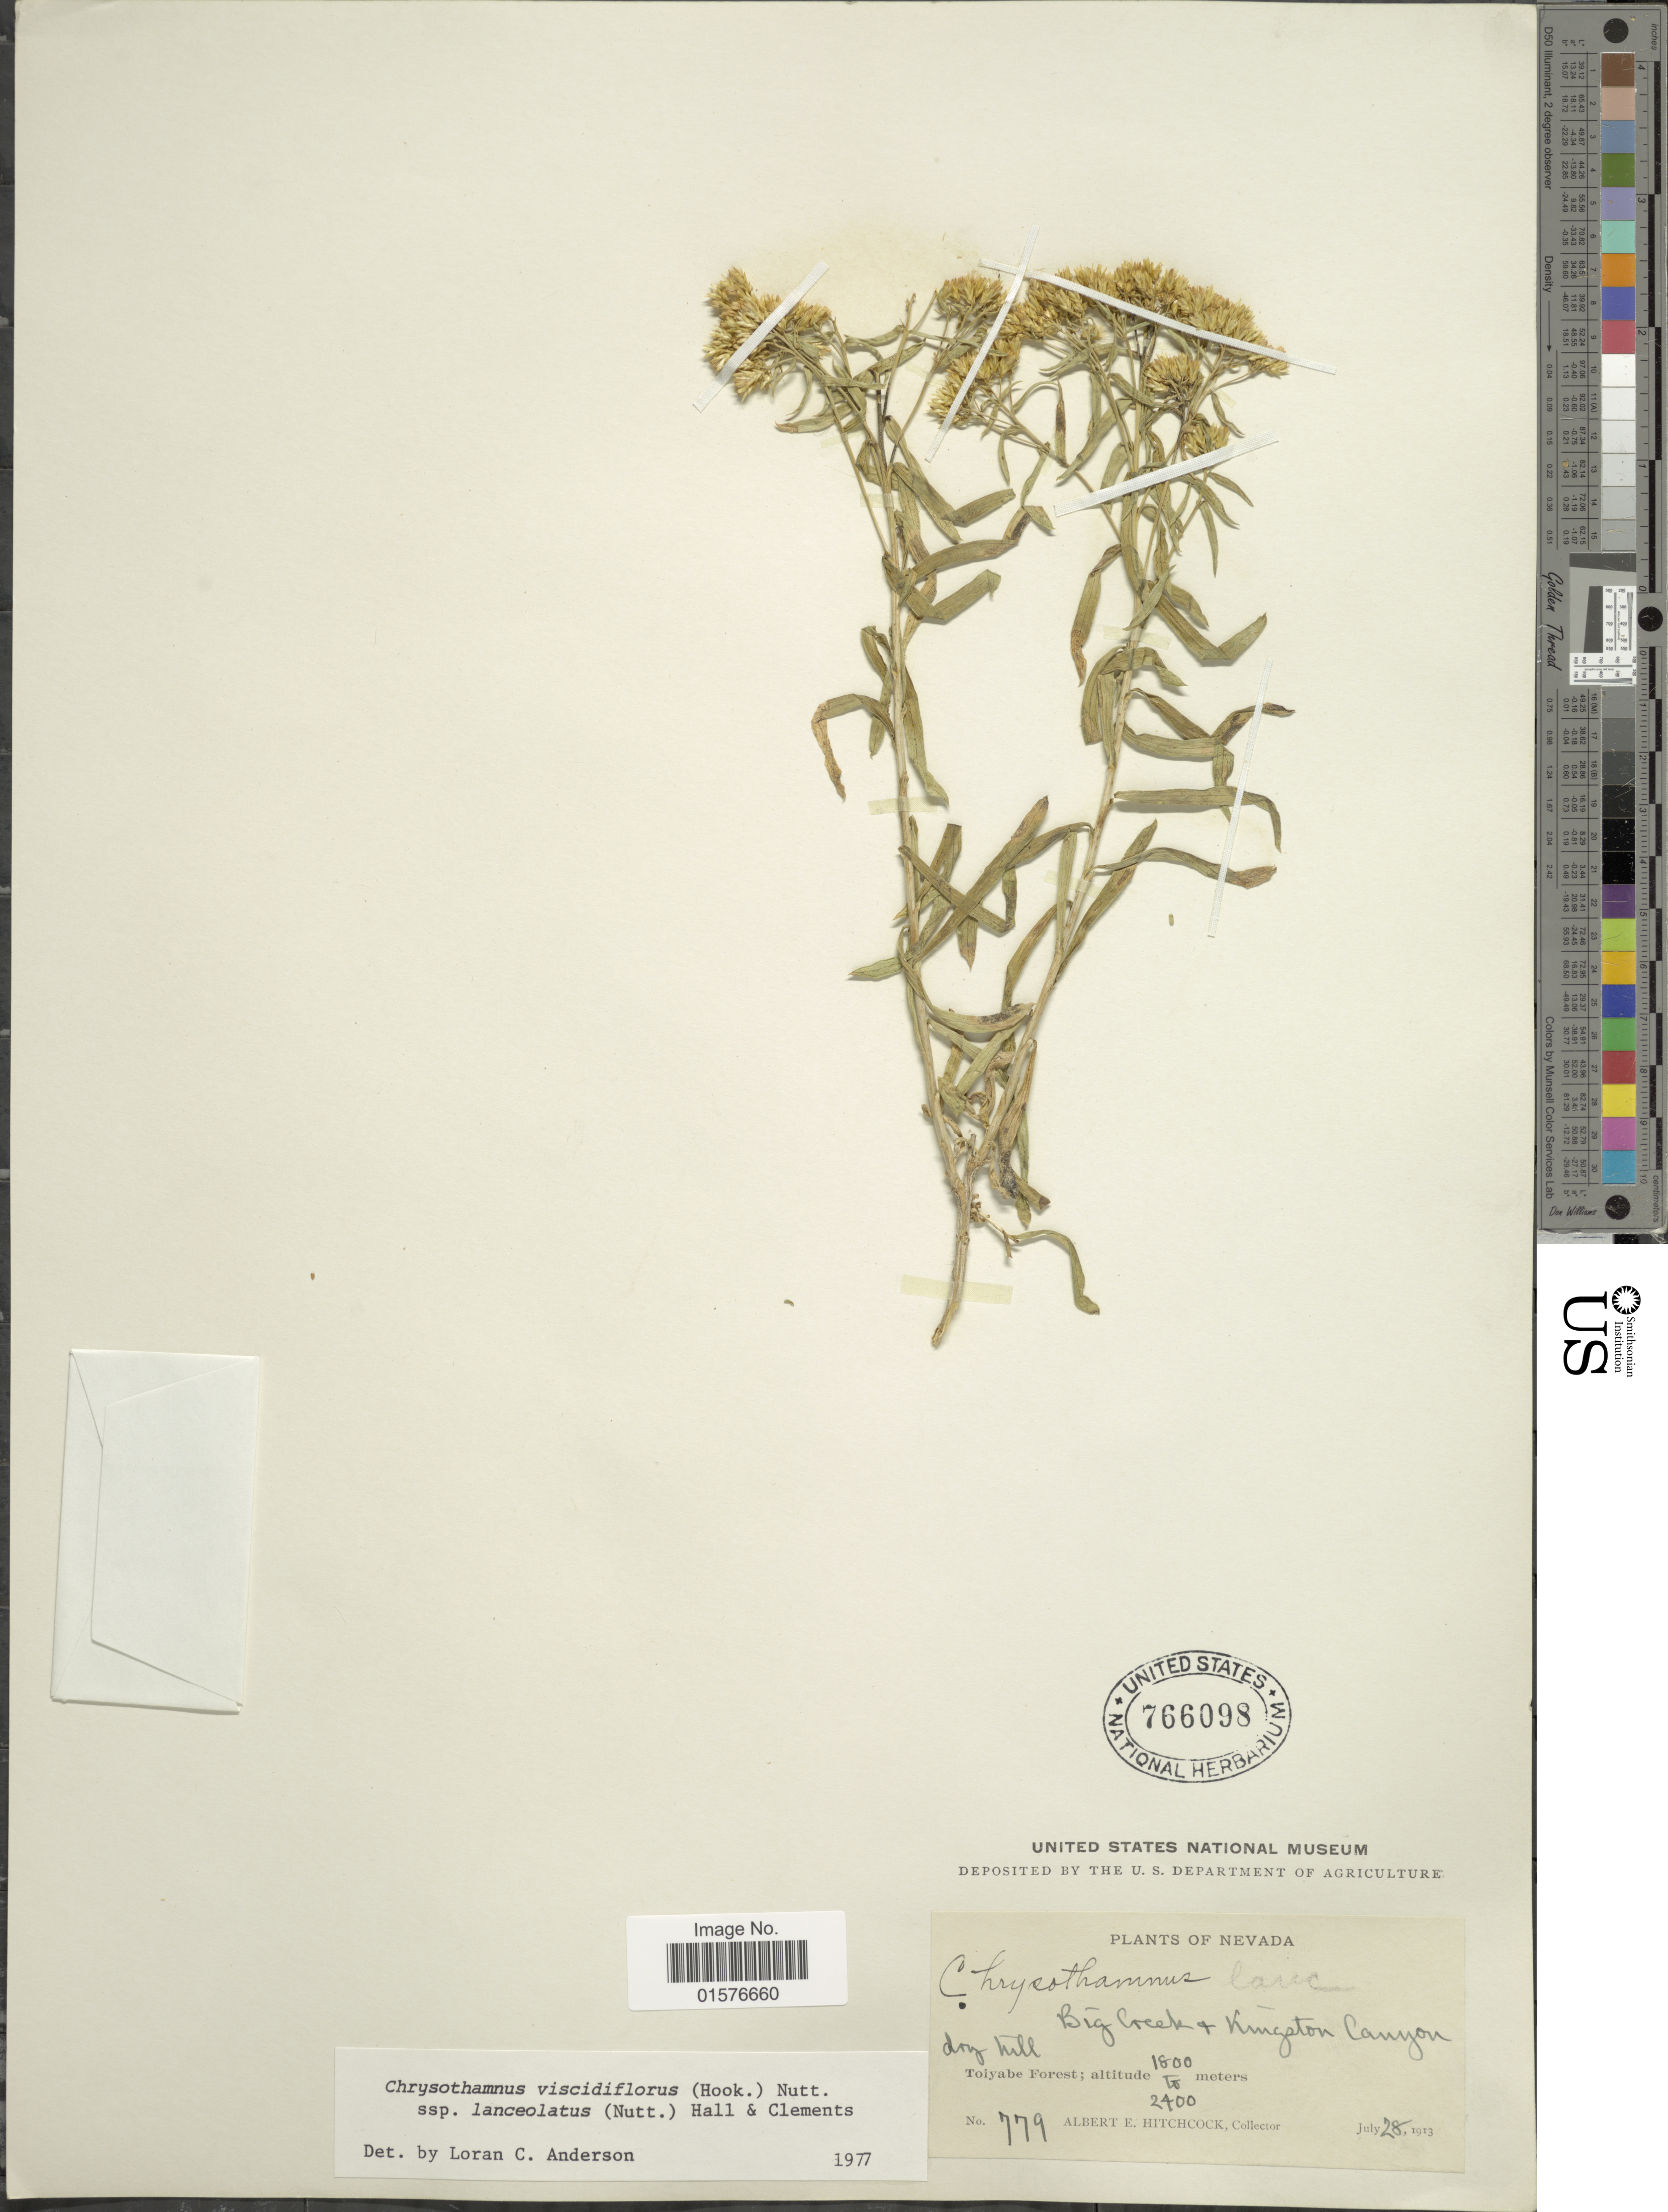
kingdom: Plantae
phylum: Tracheophyta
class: Magnoliopsida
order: Asterales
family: Asteraceae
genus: Chrysothamnus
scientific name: Chrysothamnus viscidiflorus subsp. lanceolatus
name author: (Nutt.) H.M. Hall & Clem.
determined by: Urbatsch, Lowell E., Curator (LSU), Louisiana State University (UNITED STATES)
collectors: A. S. Hitchcock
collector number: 779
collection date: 1913-07-28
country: United States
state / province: Nevada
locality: Big Creek & Kintgson Canyon, Toiyabe Forest.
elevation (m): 1800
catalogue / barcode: US 766098